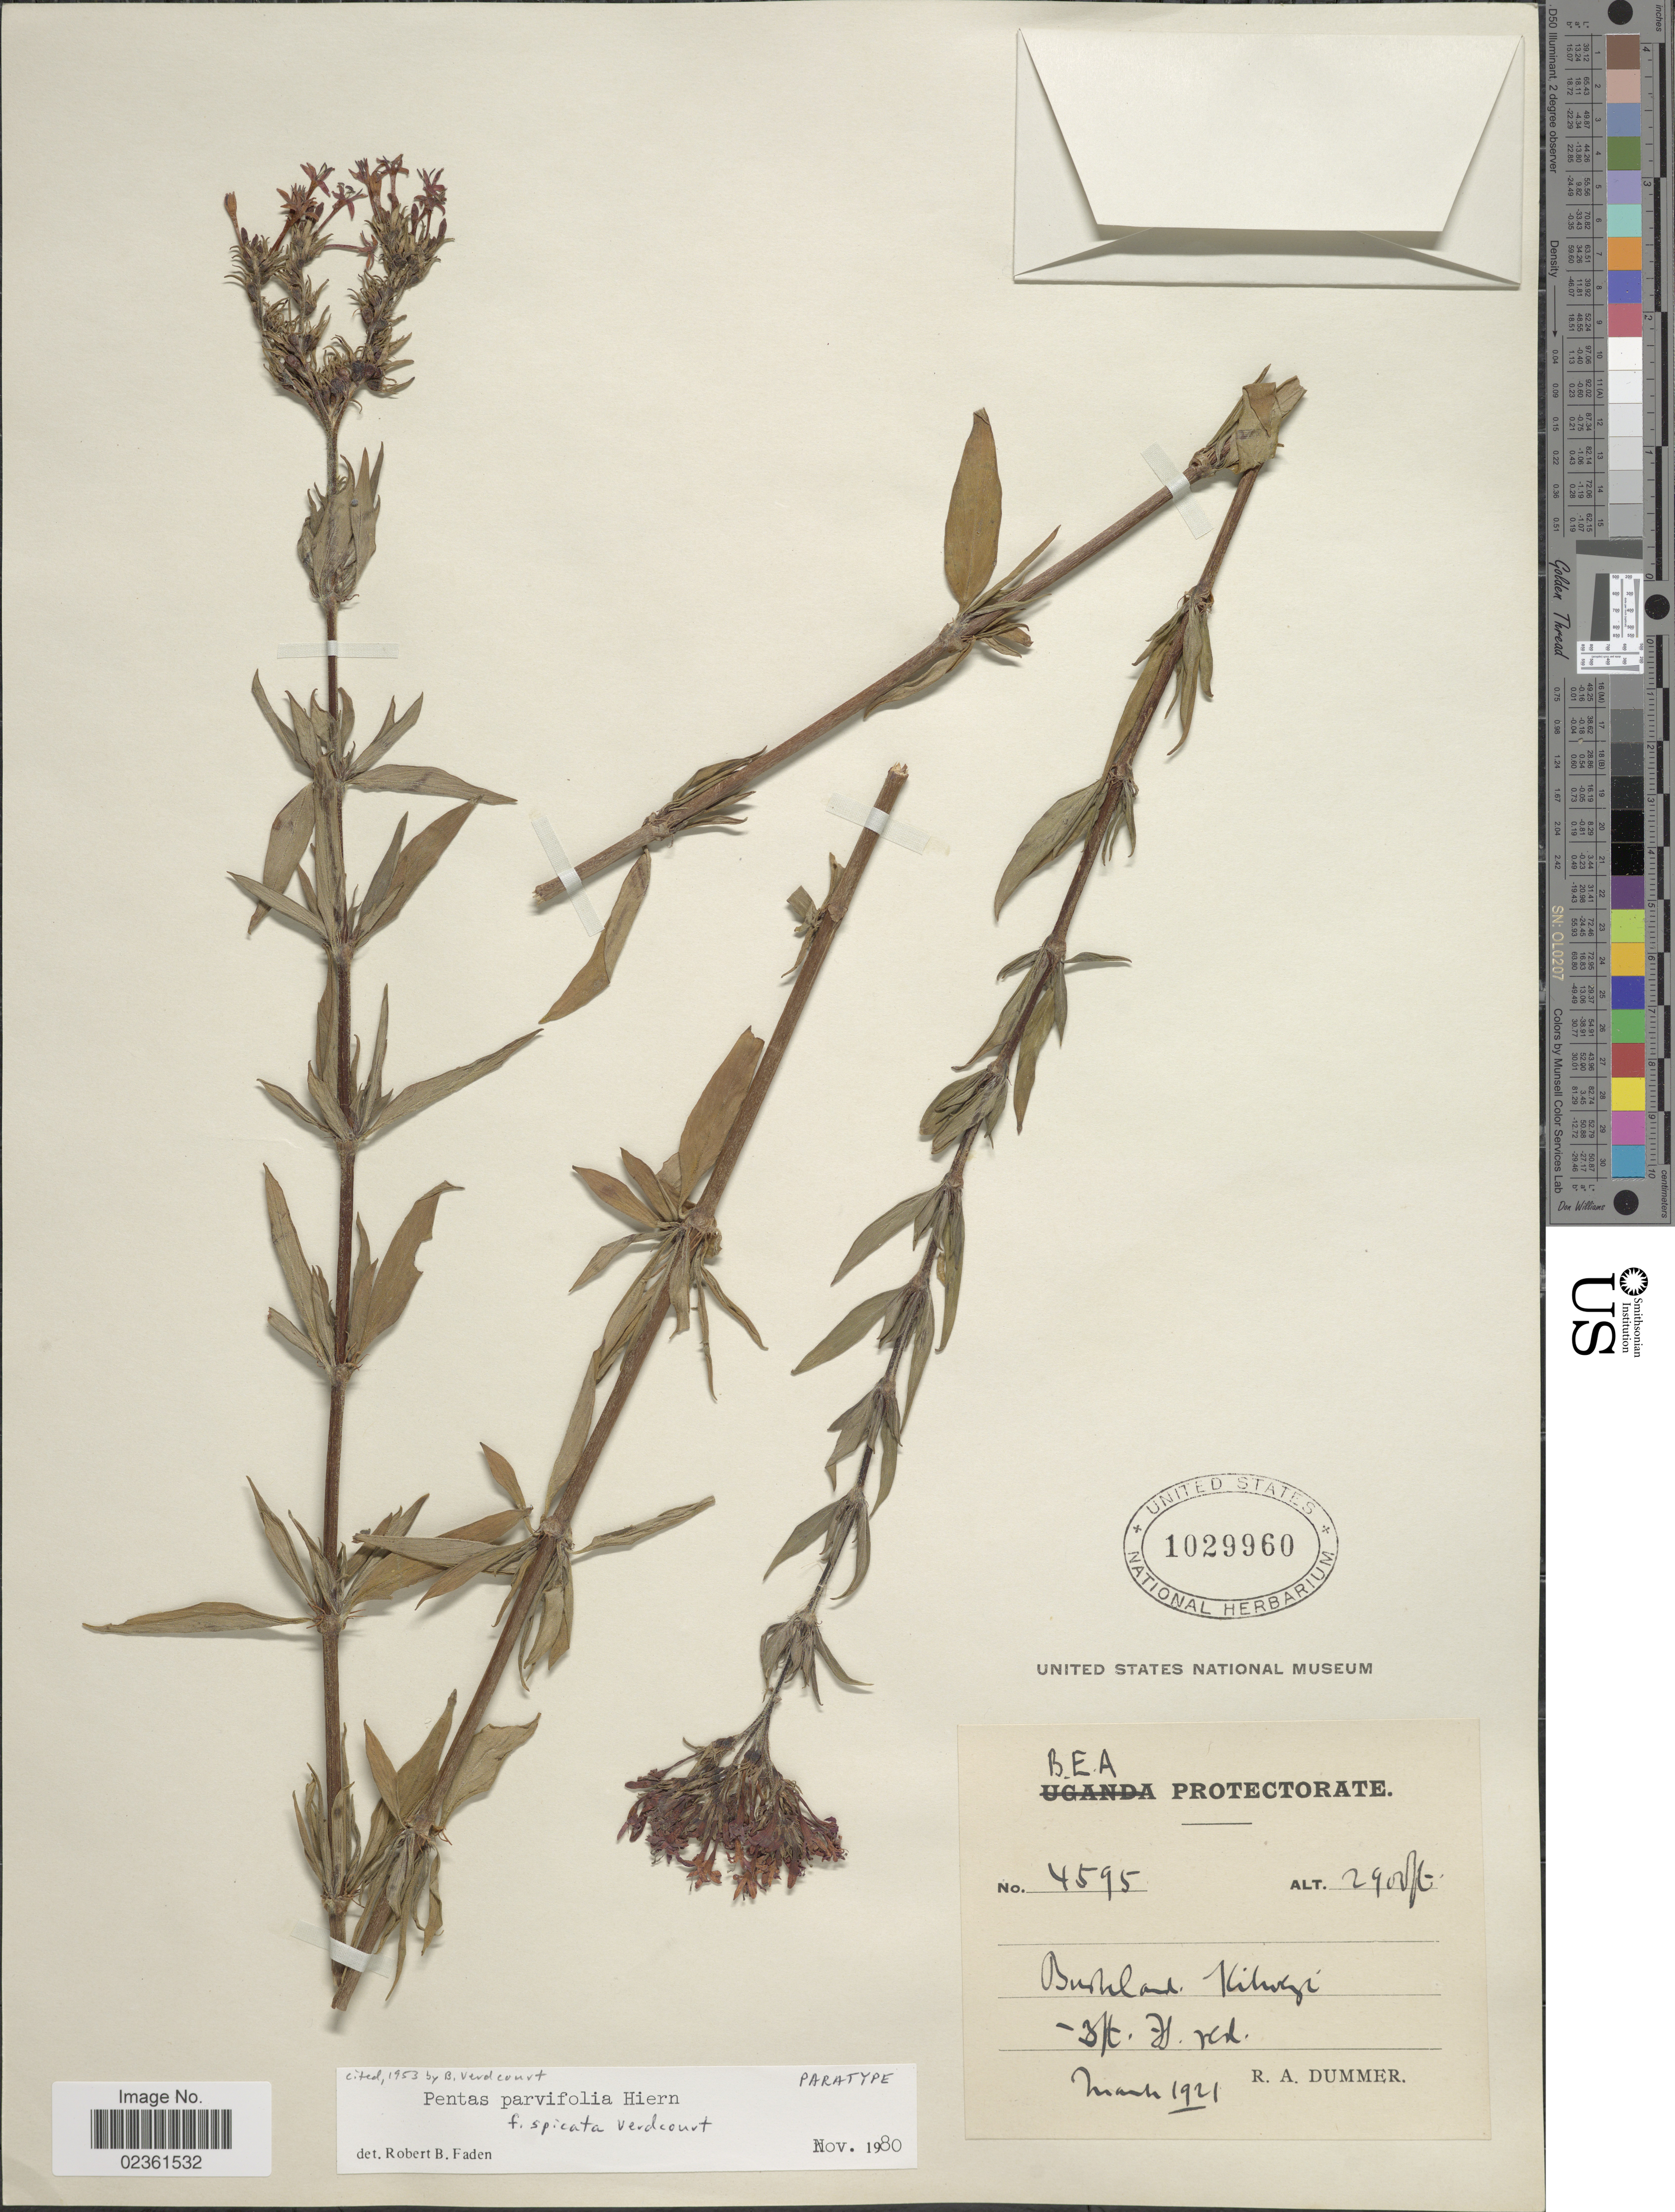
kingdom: Plantae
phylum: Tracheophyta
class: Magnoliopsida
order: Gentianales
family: Rubiaceae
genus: Pentas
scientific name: Pentas parvifolia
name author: Hiern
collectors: R. Dümmer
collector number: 4595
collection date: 1921-03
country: Kenya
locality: Uganda Protectorate, Bushland Kibwezi [interpreted].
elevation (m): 884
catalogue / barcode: US 1029960